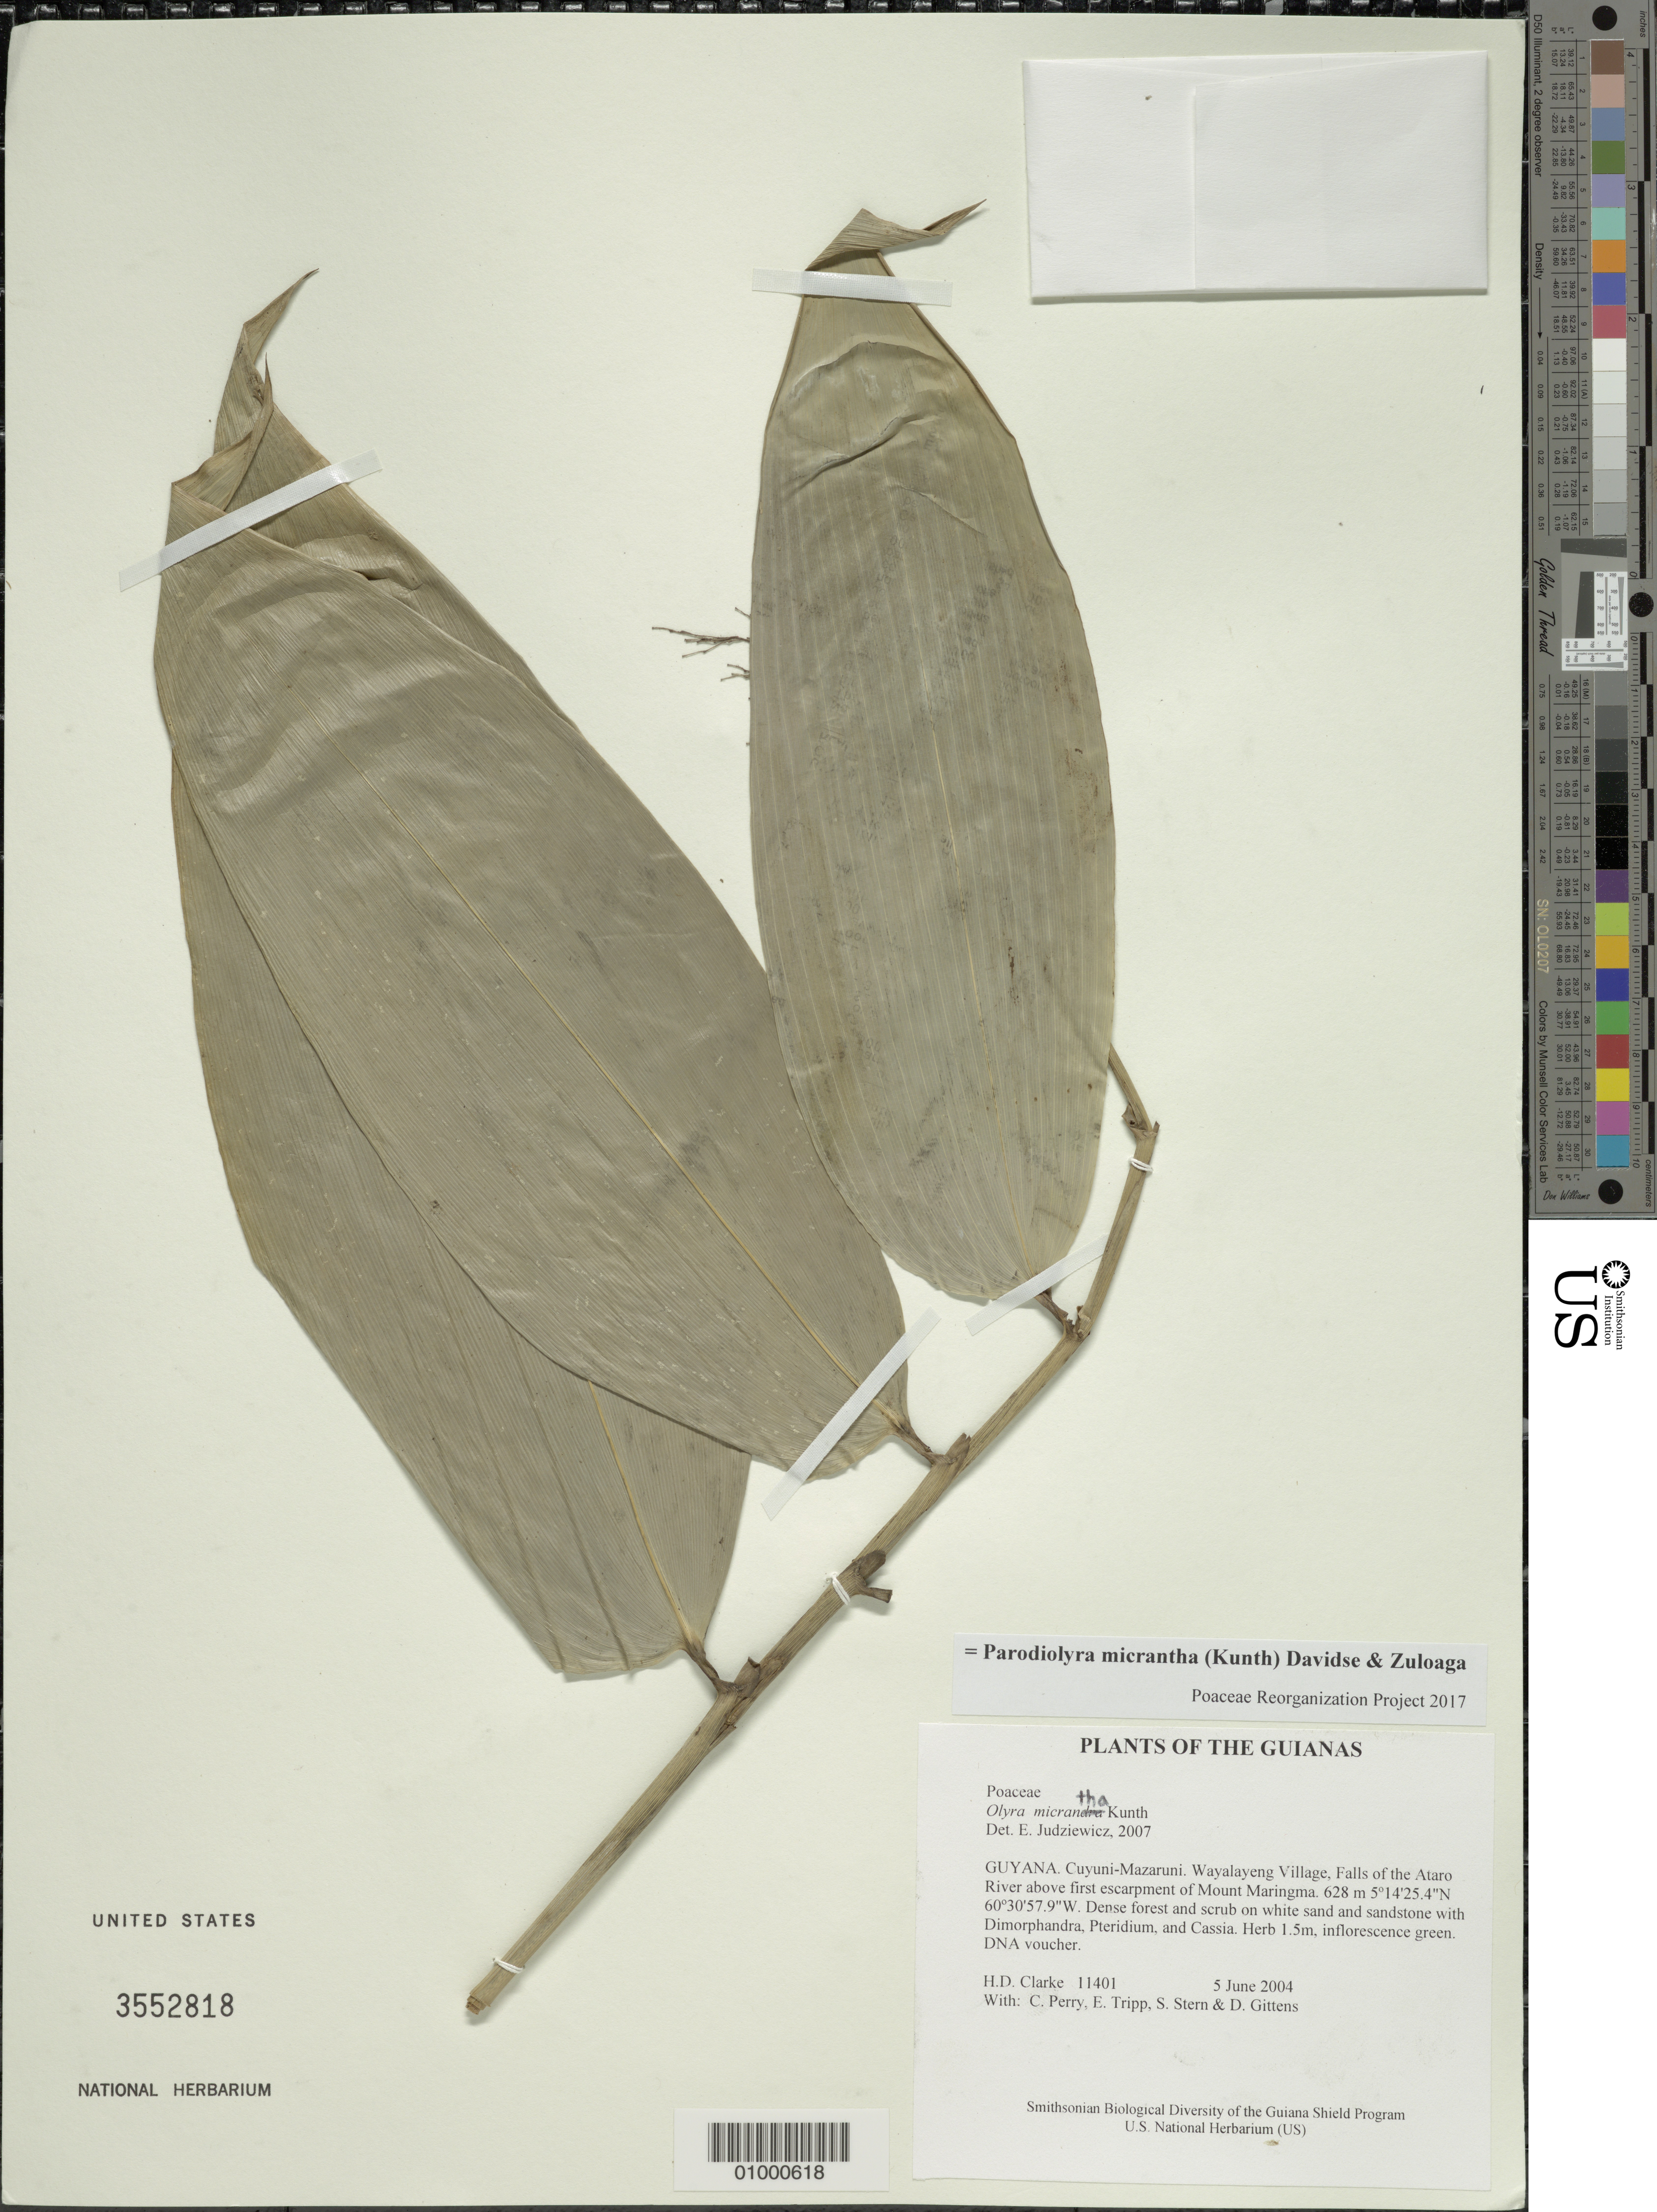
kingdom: Plantae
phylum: Tracheophyta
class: Liliopsida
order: Poales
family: Poaceae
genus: Parodiolyra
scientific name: Parodiolyra micrantha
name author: (Kunth) Davidse & Zuloaga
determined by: Poaceae Reorganization Project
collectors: H. D. Clarke, C. Perry, E. Tripp, S. R. Stern & D. Gittens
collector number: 11401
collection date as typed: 5 June 2004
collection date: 2004-06-05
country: Guyana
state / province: Cuyuni-Mazaruni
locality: Wayalayeng Village, Falls of the Ataro River above first escarpment of Mount Maringma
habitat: Dense forest and scrub on white sand and sandstone with Dimorphandra, Pteridium, and Cassia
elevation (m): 628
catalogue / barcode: US 3552818